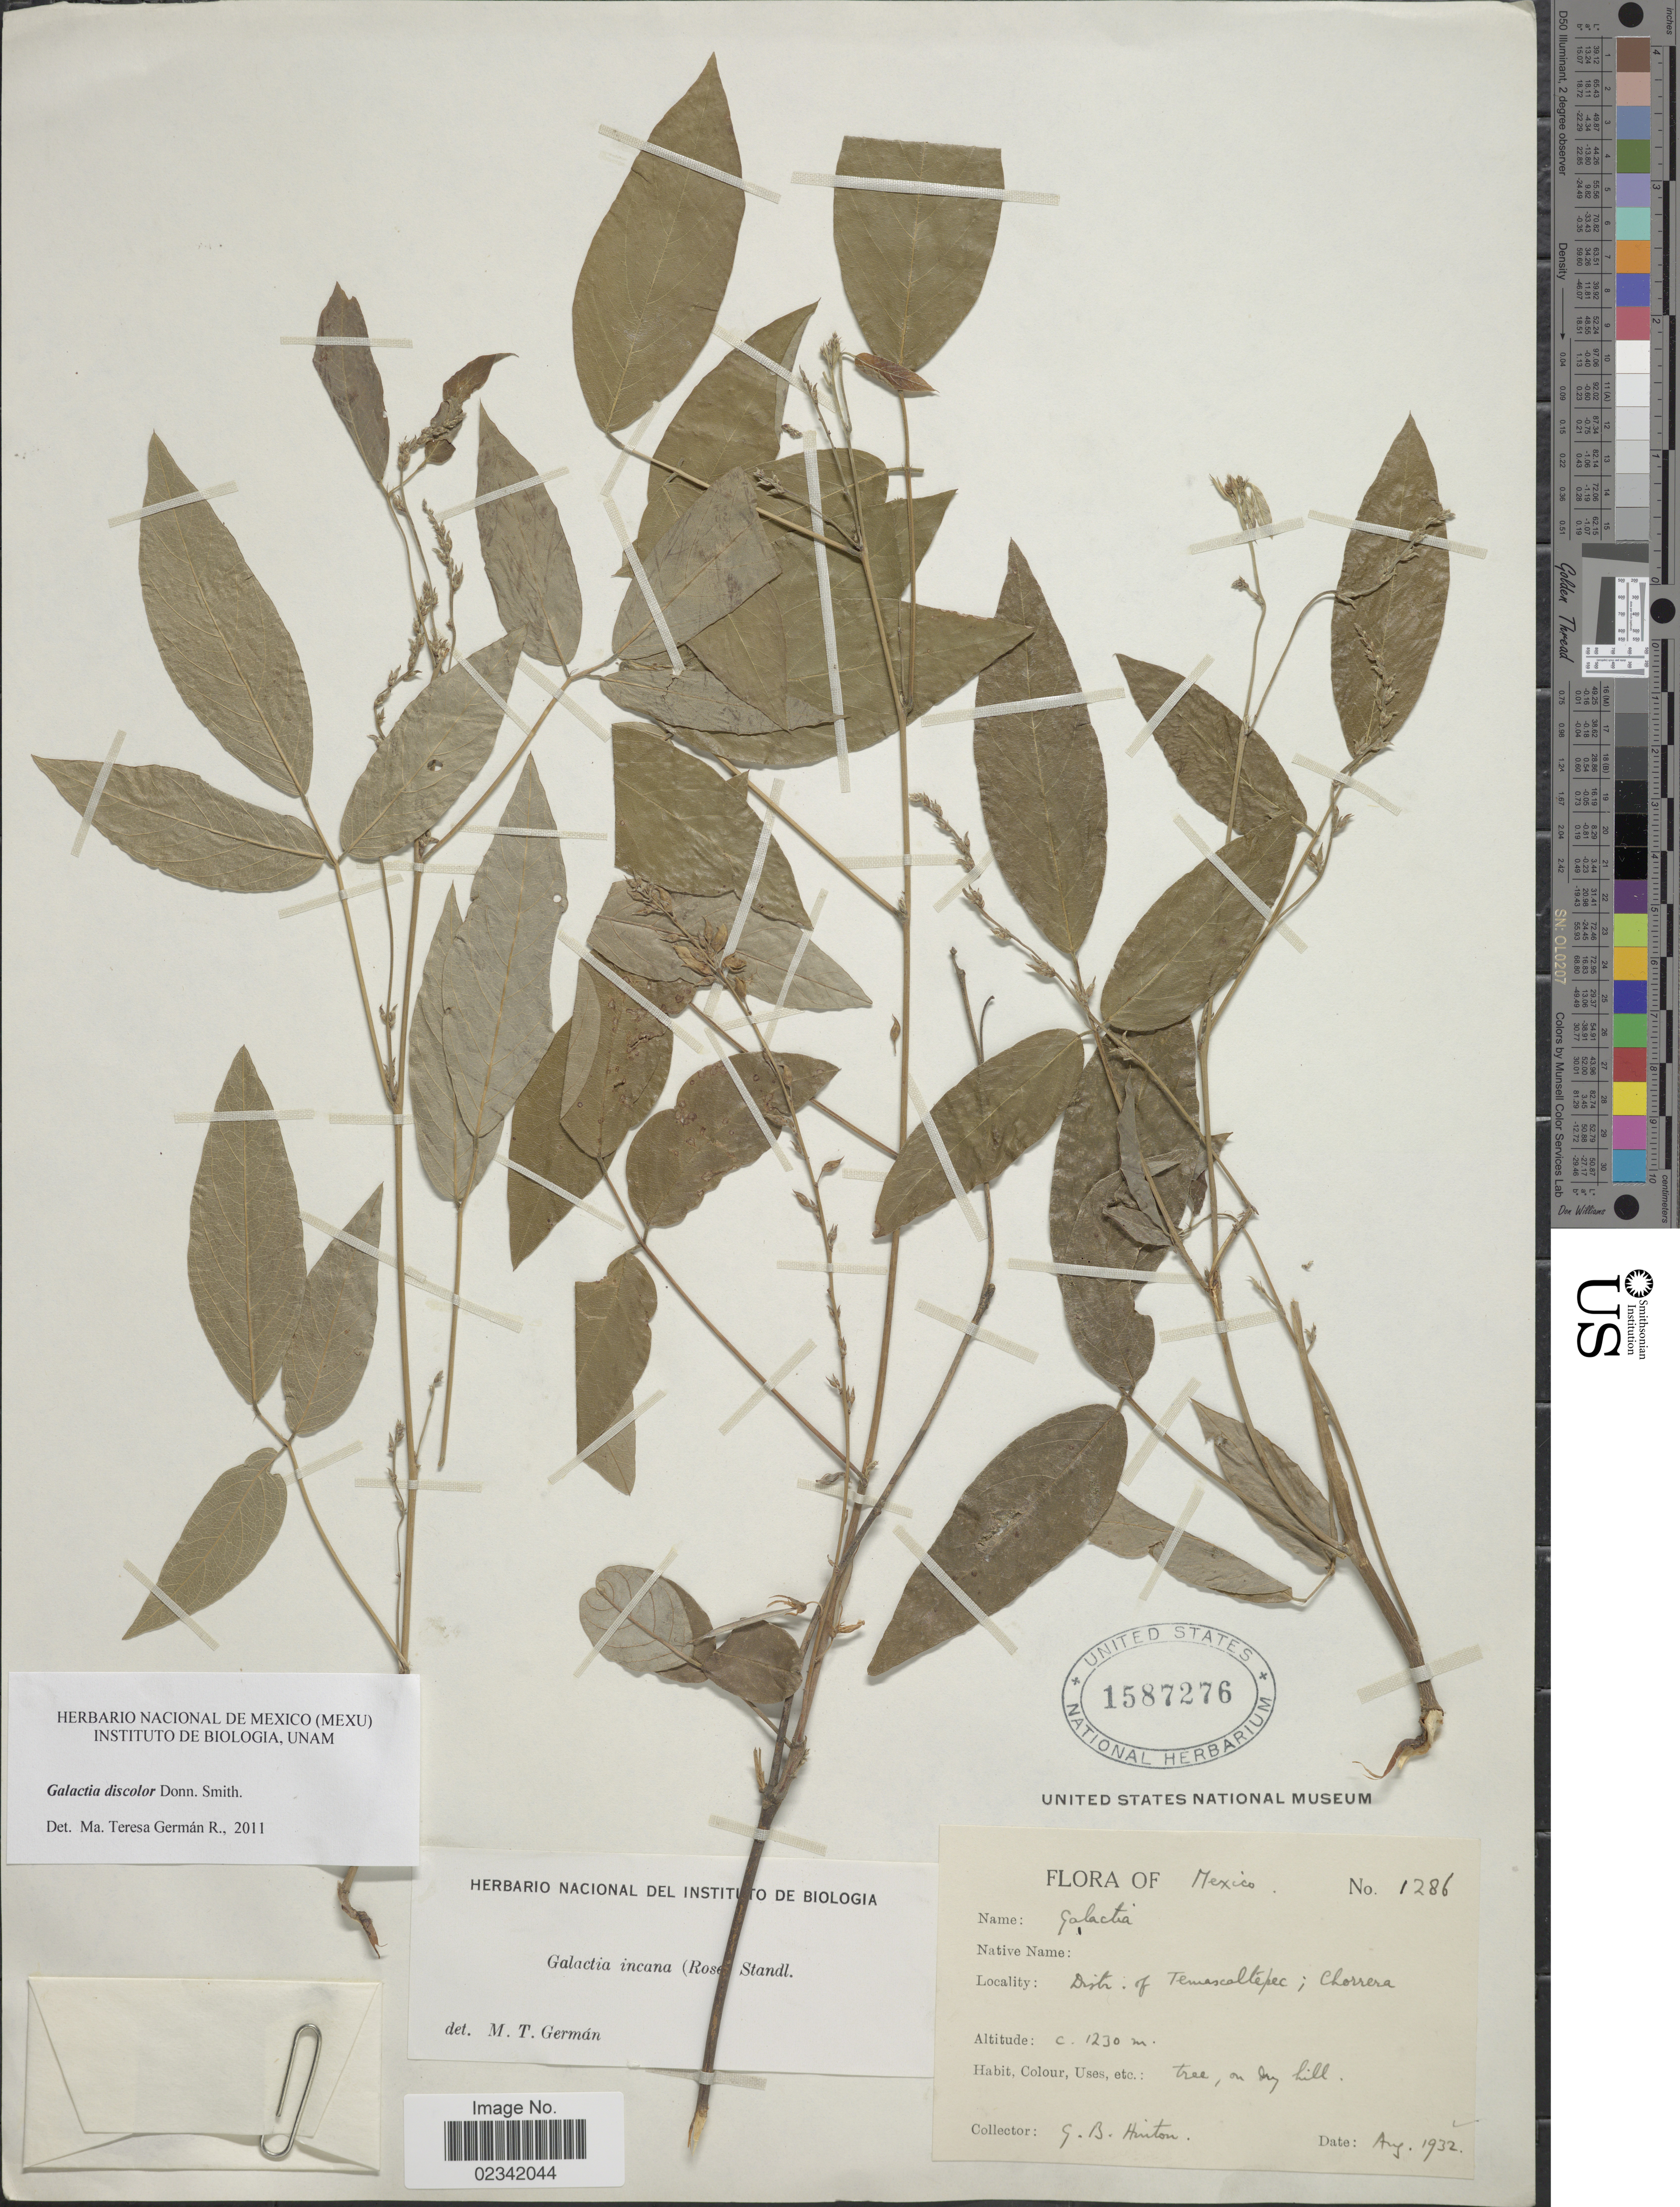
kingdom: Plantae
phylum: Tracheophyta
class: Magnoliopsida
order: Fabales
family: Fabaceae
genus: Galactia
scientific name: Galactia discolor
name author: Donn. Sm.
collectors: G. B. Hinton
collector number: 1286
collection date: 1932-08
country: Mexico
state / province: México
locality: Distr. of Temascaltepec, Chorrera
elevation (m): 1230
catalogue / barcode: US 1587276